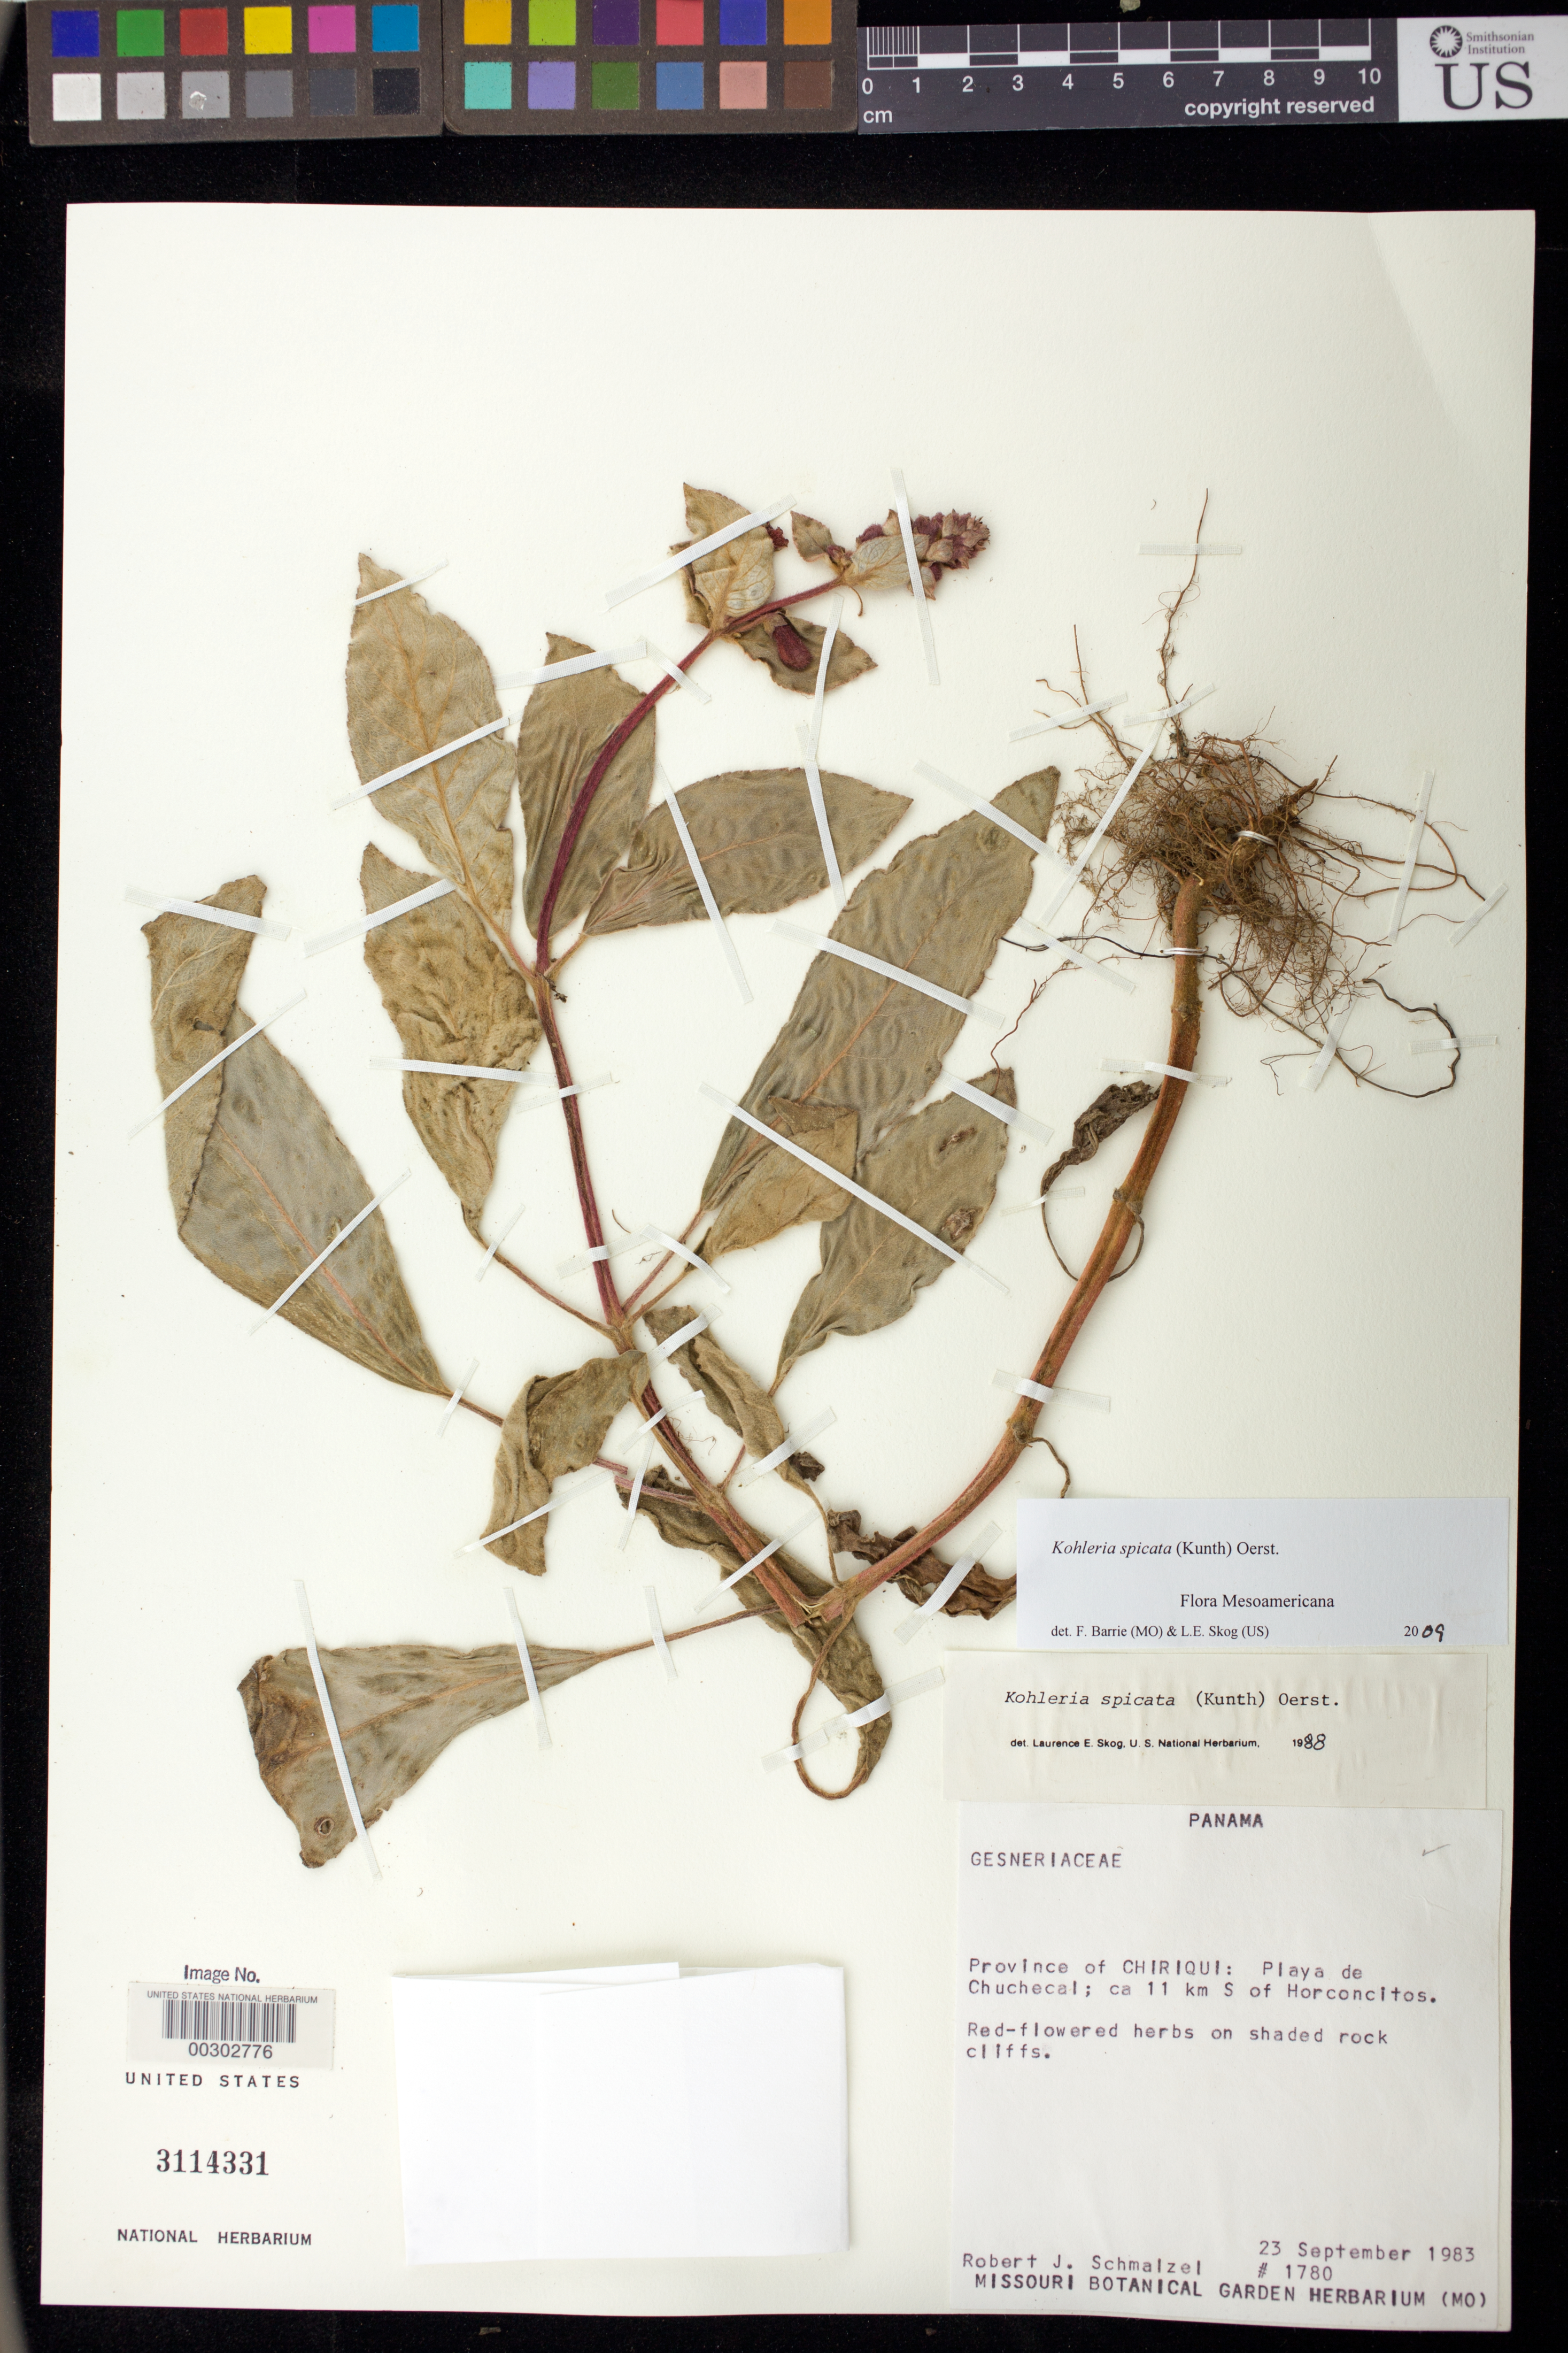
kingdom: Plantae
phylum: Tracheophyta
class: Magnoliopsida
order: Lamiales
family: Gesneriaceae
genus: Kohleria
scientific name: Kohleria spicata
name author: (Kunth) Oerst.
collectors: R. Schmalzel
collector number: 1780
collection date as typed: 23 Sep 1983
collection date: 1983-09-23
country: Panama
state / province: Chiriquí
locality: Playa de Chuchecal, ca 11 km S of Horconcitos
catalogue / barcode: US 3114331